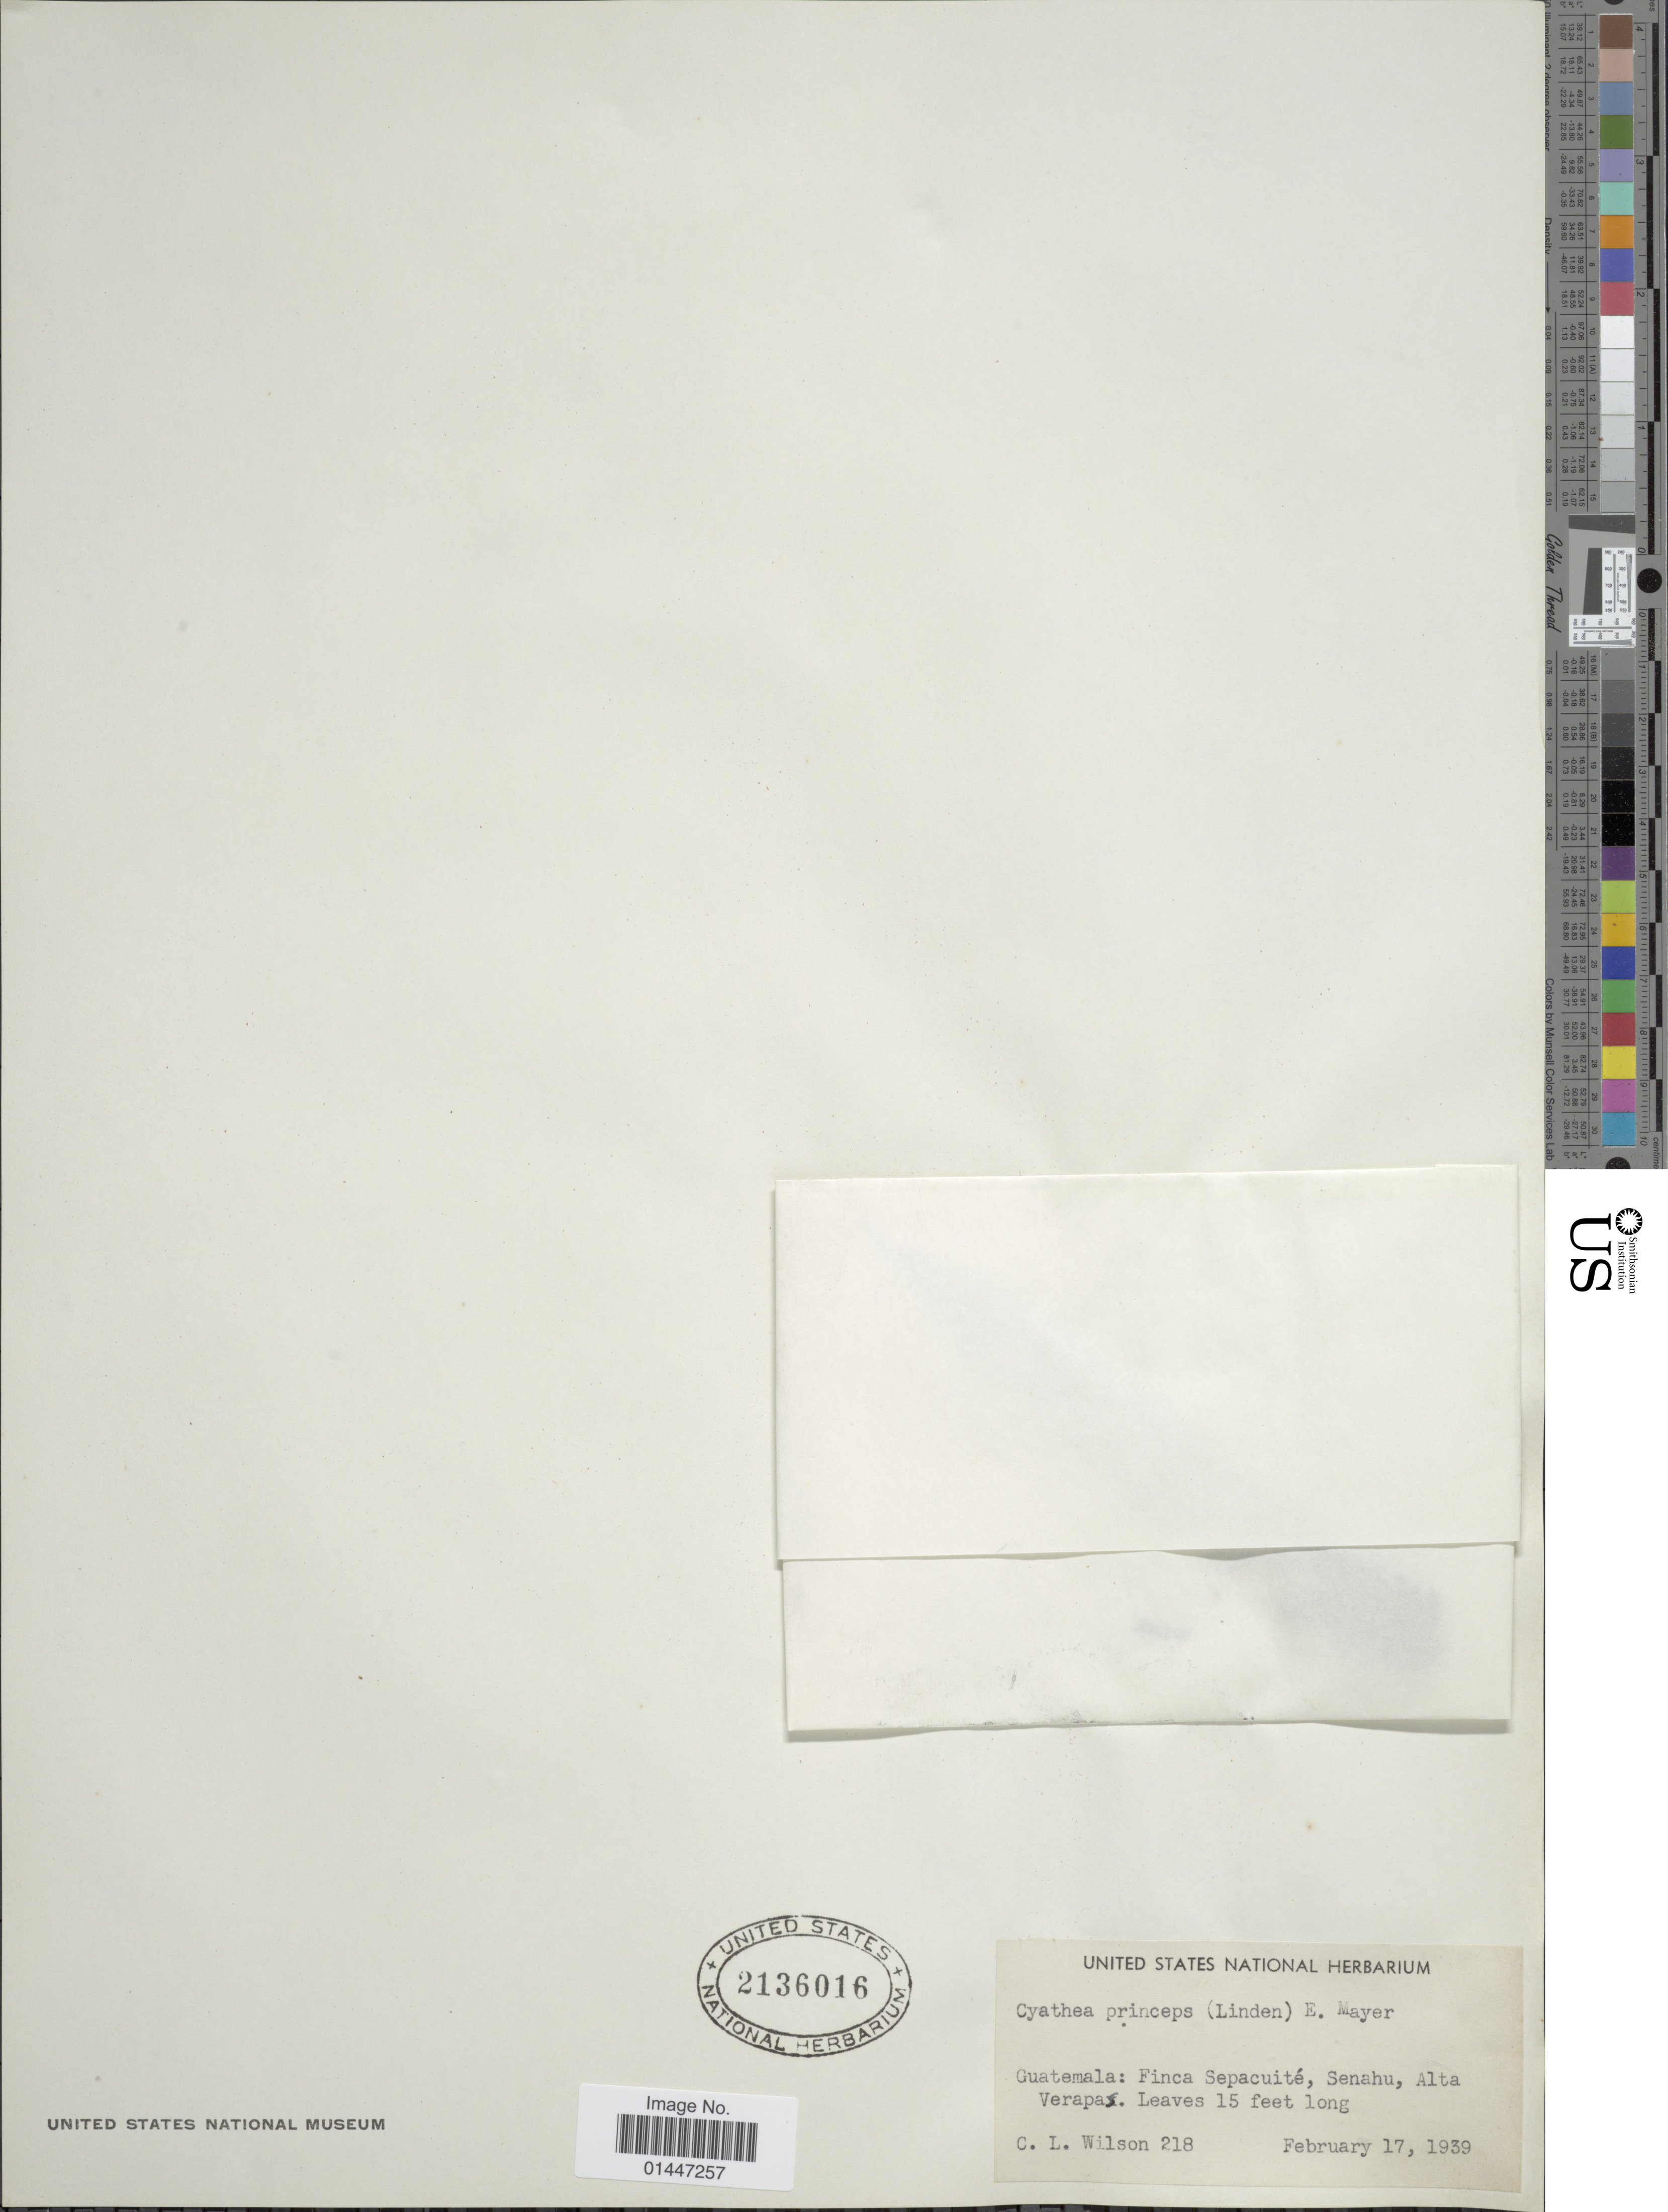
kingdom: Plantae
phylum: Tracheophyta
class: Polypodiopsida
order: Cyatheales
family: Cyatheaceae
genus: Sphaeropteris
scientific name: Sphaeropteris horrida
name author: (Liebm.) R.M. Tryon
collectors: C. L. Wilson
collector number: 218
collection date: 1939-02-17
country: Guatemala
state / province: Alta Verapaz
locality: Guatemala: Finca Sepacuite, Senahu, Alta Verapaz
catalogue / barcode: US 2136016